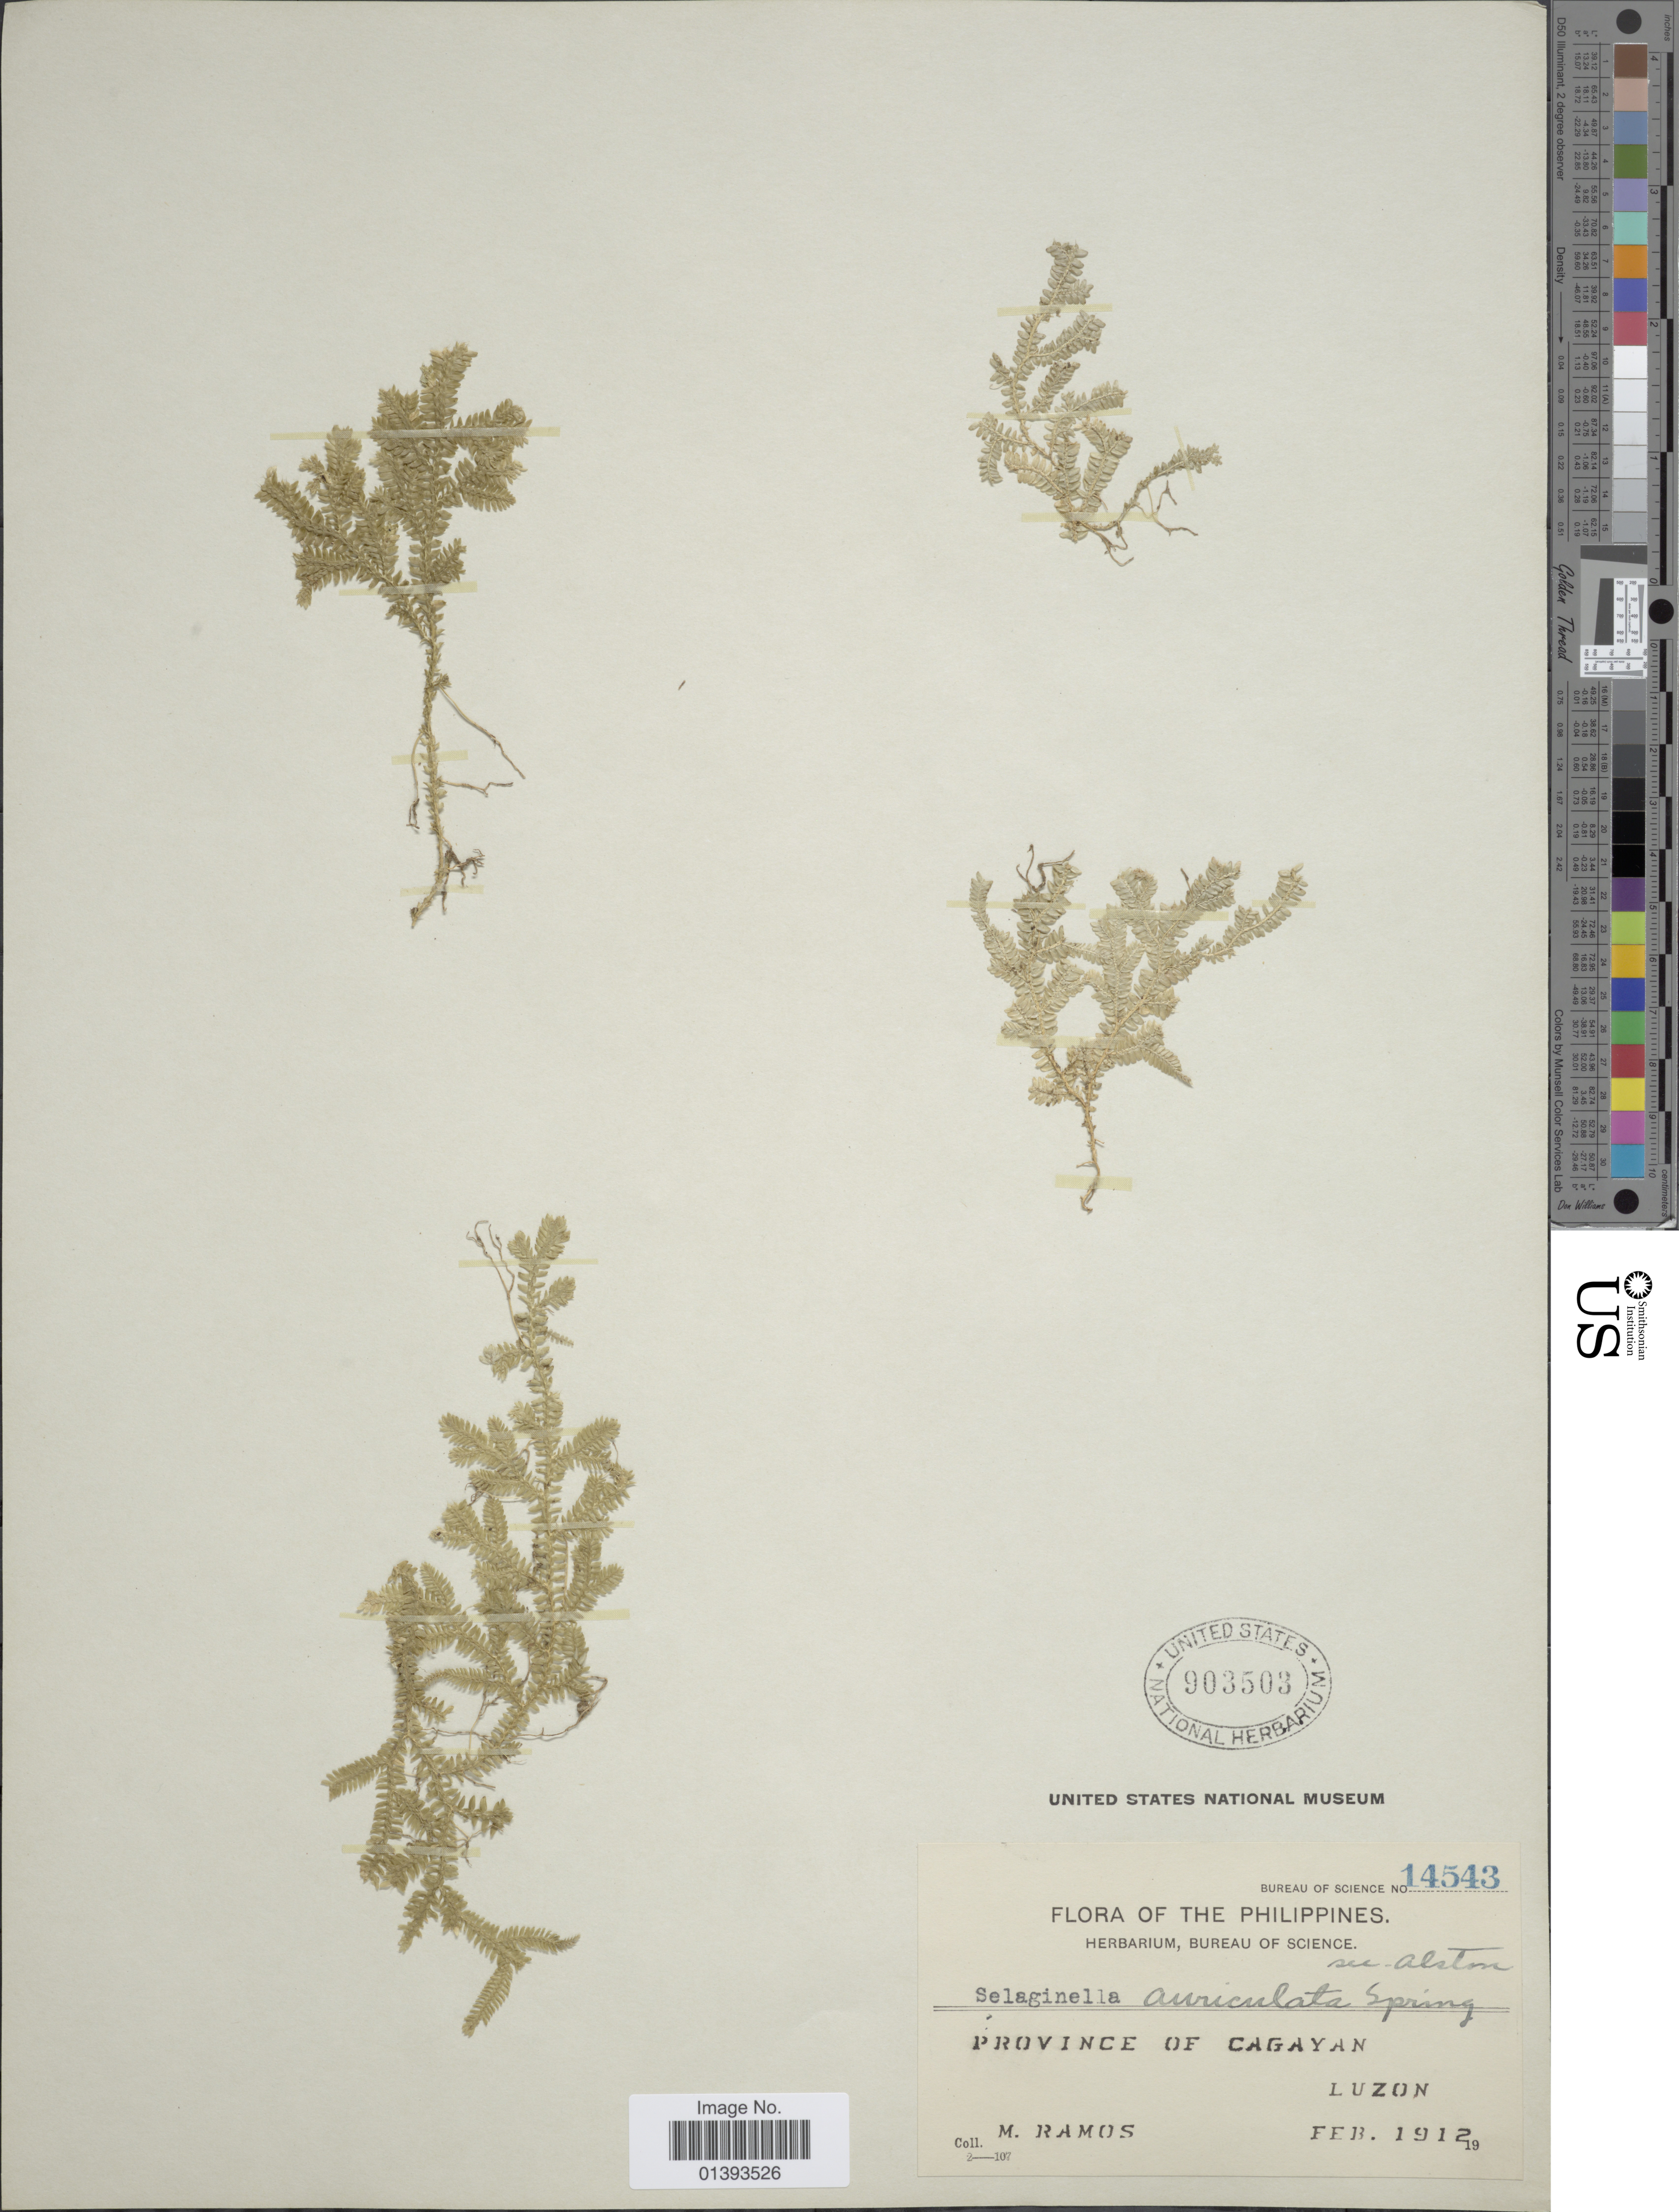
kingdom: Plantae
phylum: Tracheophyta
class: Lycopodiopsida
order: Selaginellales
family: Selaginellaceae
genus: Selaginella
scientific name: Selaginella auriculata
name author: Spring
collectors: M. Ramos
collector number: Bureau of Science 14543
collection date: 1912-02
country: Philippines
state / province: Central Luzon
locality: Province of Cagayan, Luzon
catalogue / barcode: US 903503